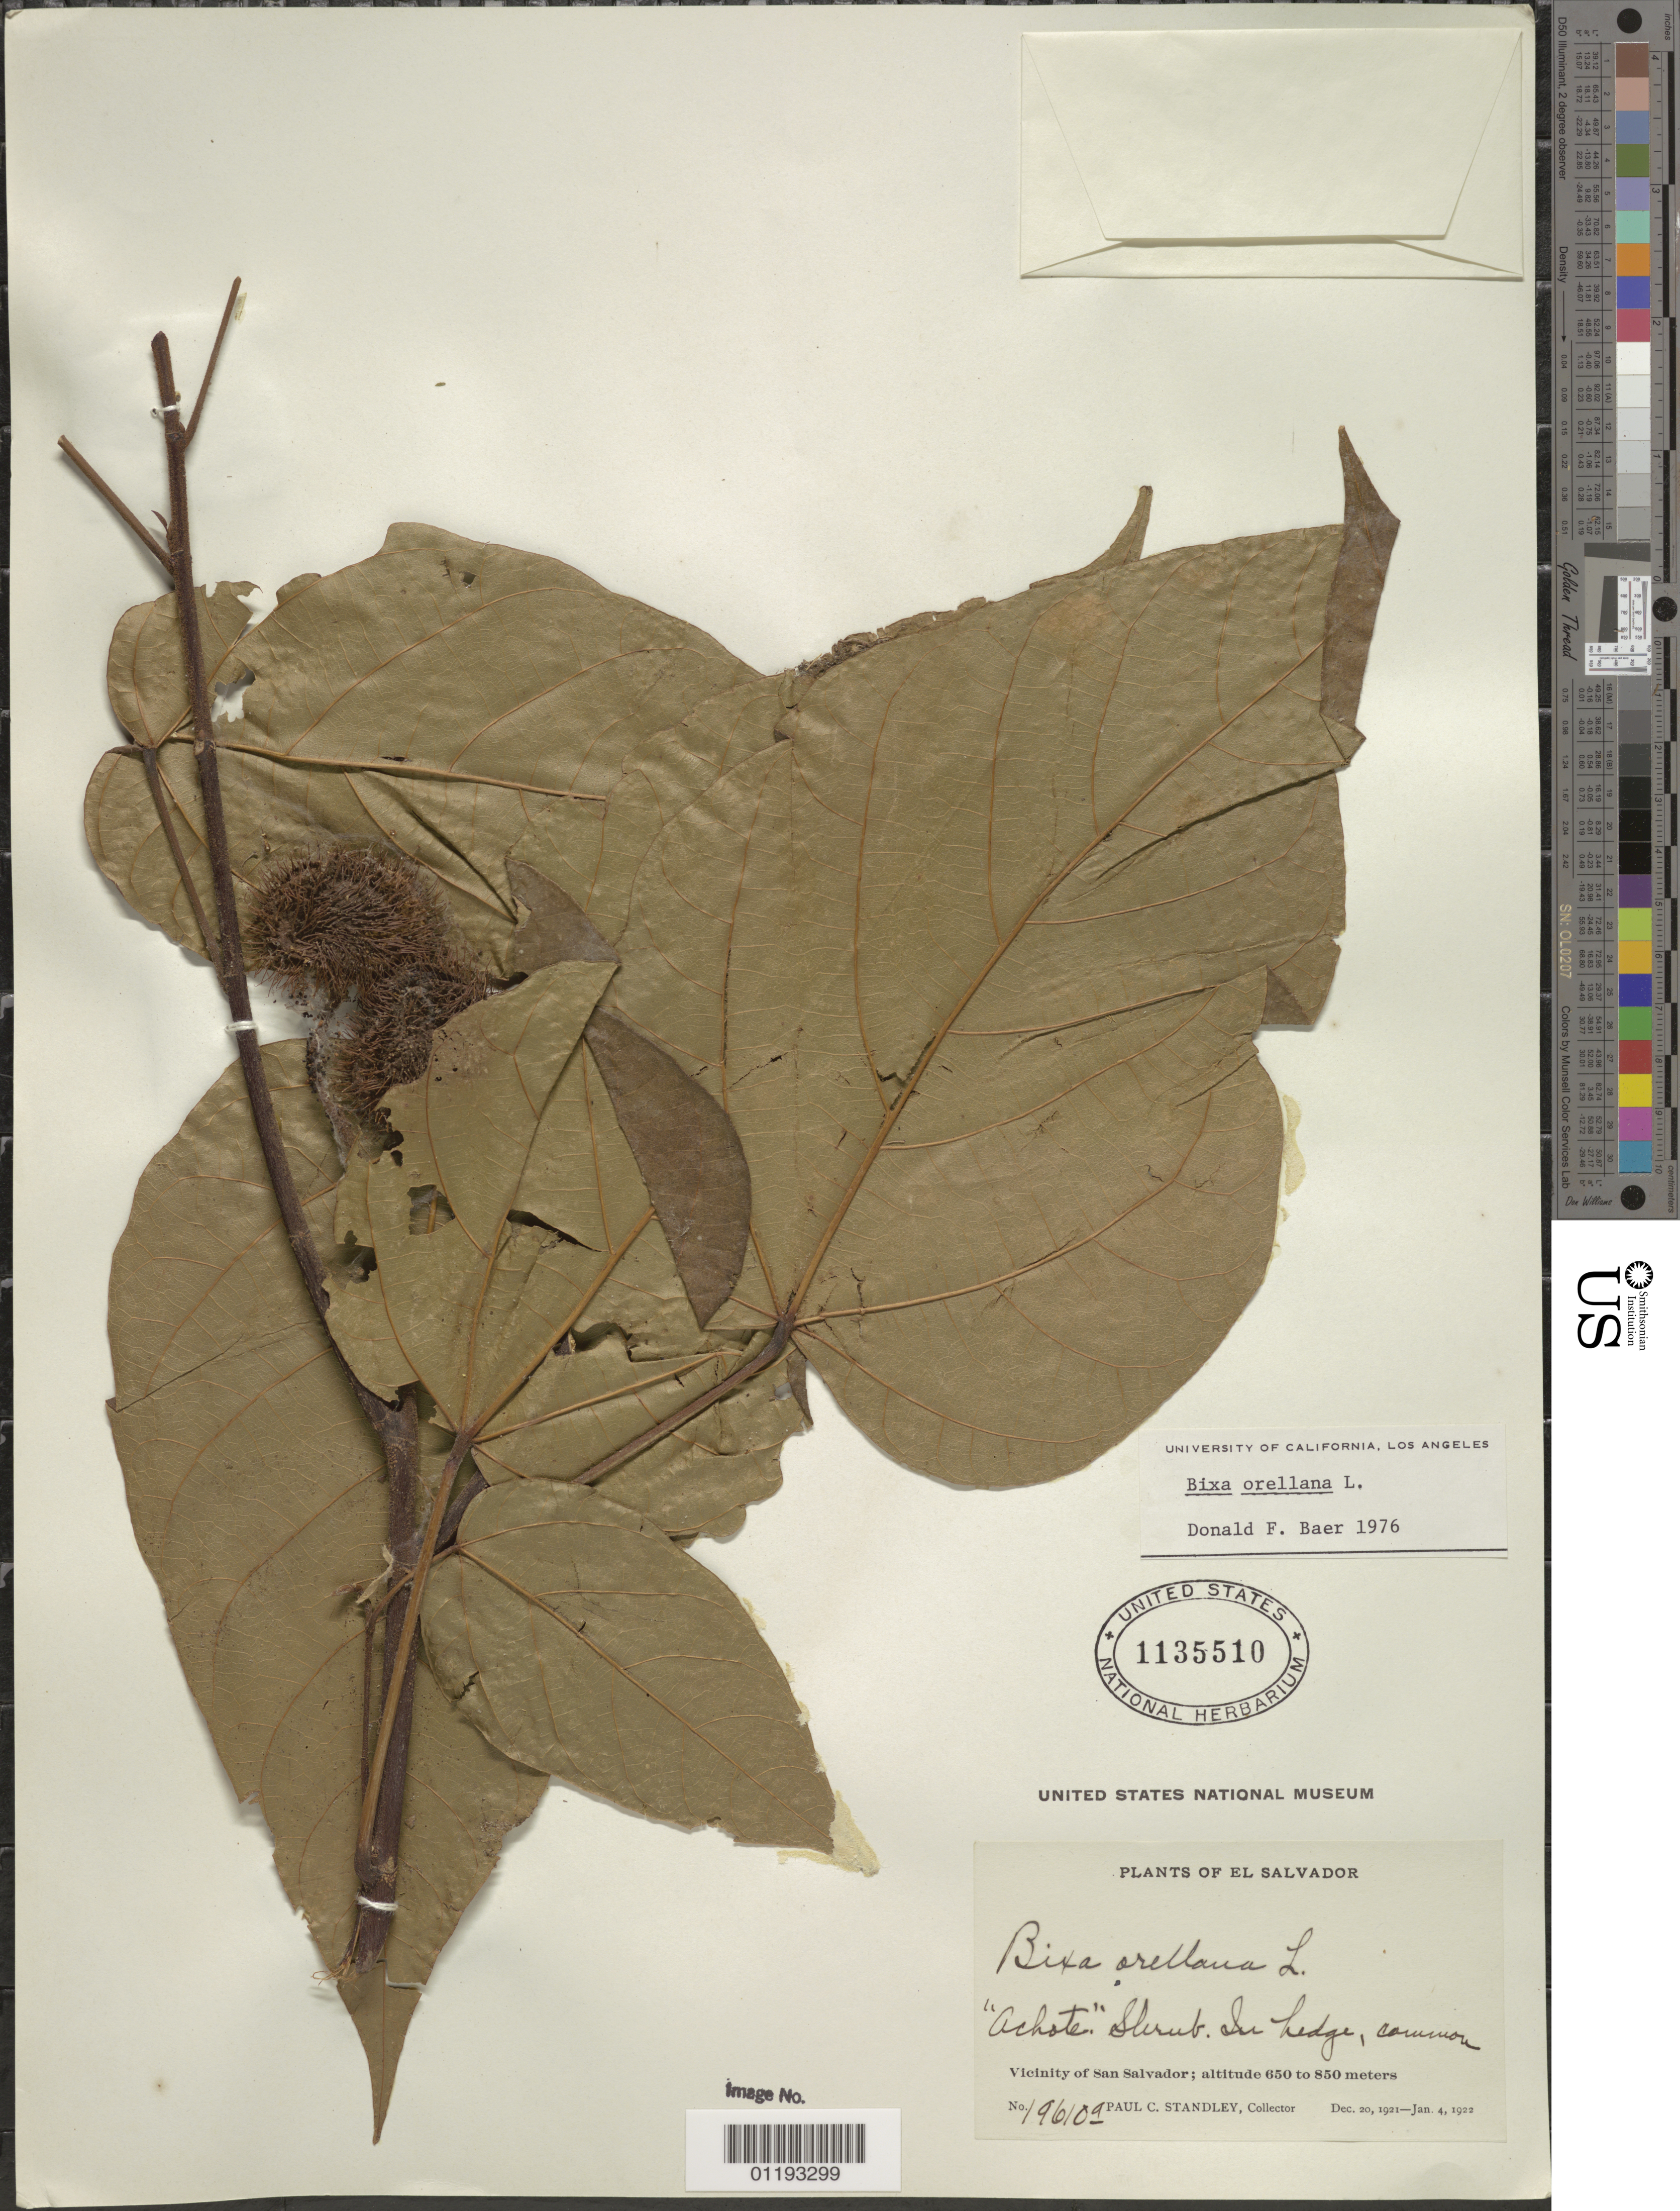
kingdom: Plantae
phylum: Tracheophyta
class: Magnoliopsida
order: Malvales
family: Bixaceae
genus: Bixa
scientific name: Bixa orellana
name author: L.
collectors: P. C. Standley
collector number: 19610 a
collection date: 1921-12-20/1922-01-04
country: El Salvador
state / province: San Salvador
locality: Vicinity of San Salvador.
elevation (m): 650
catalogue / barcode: US 1135510